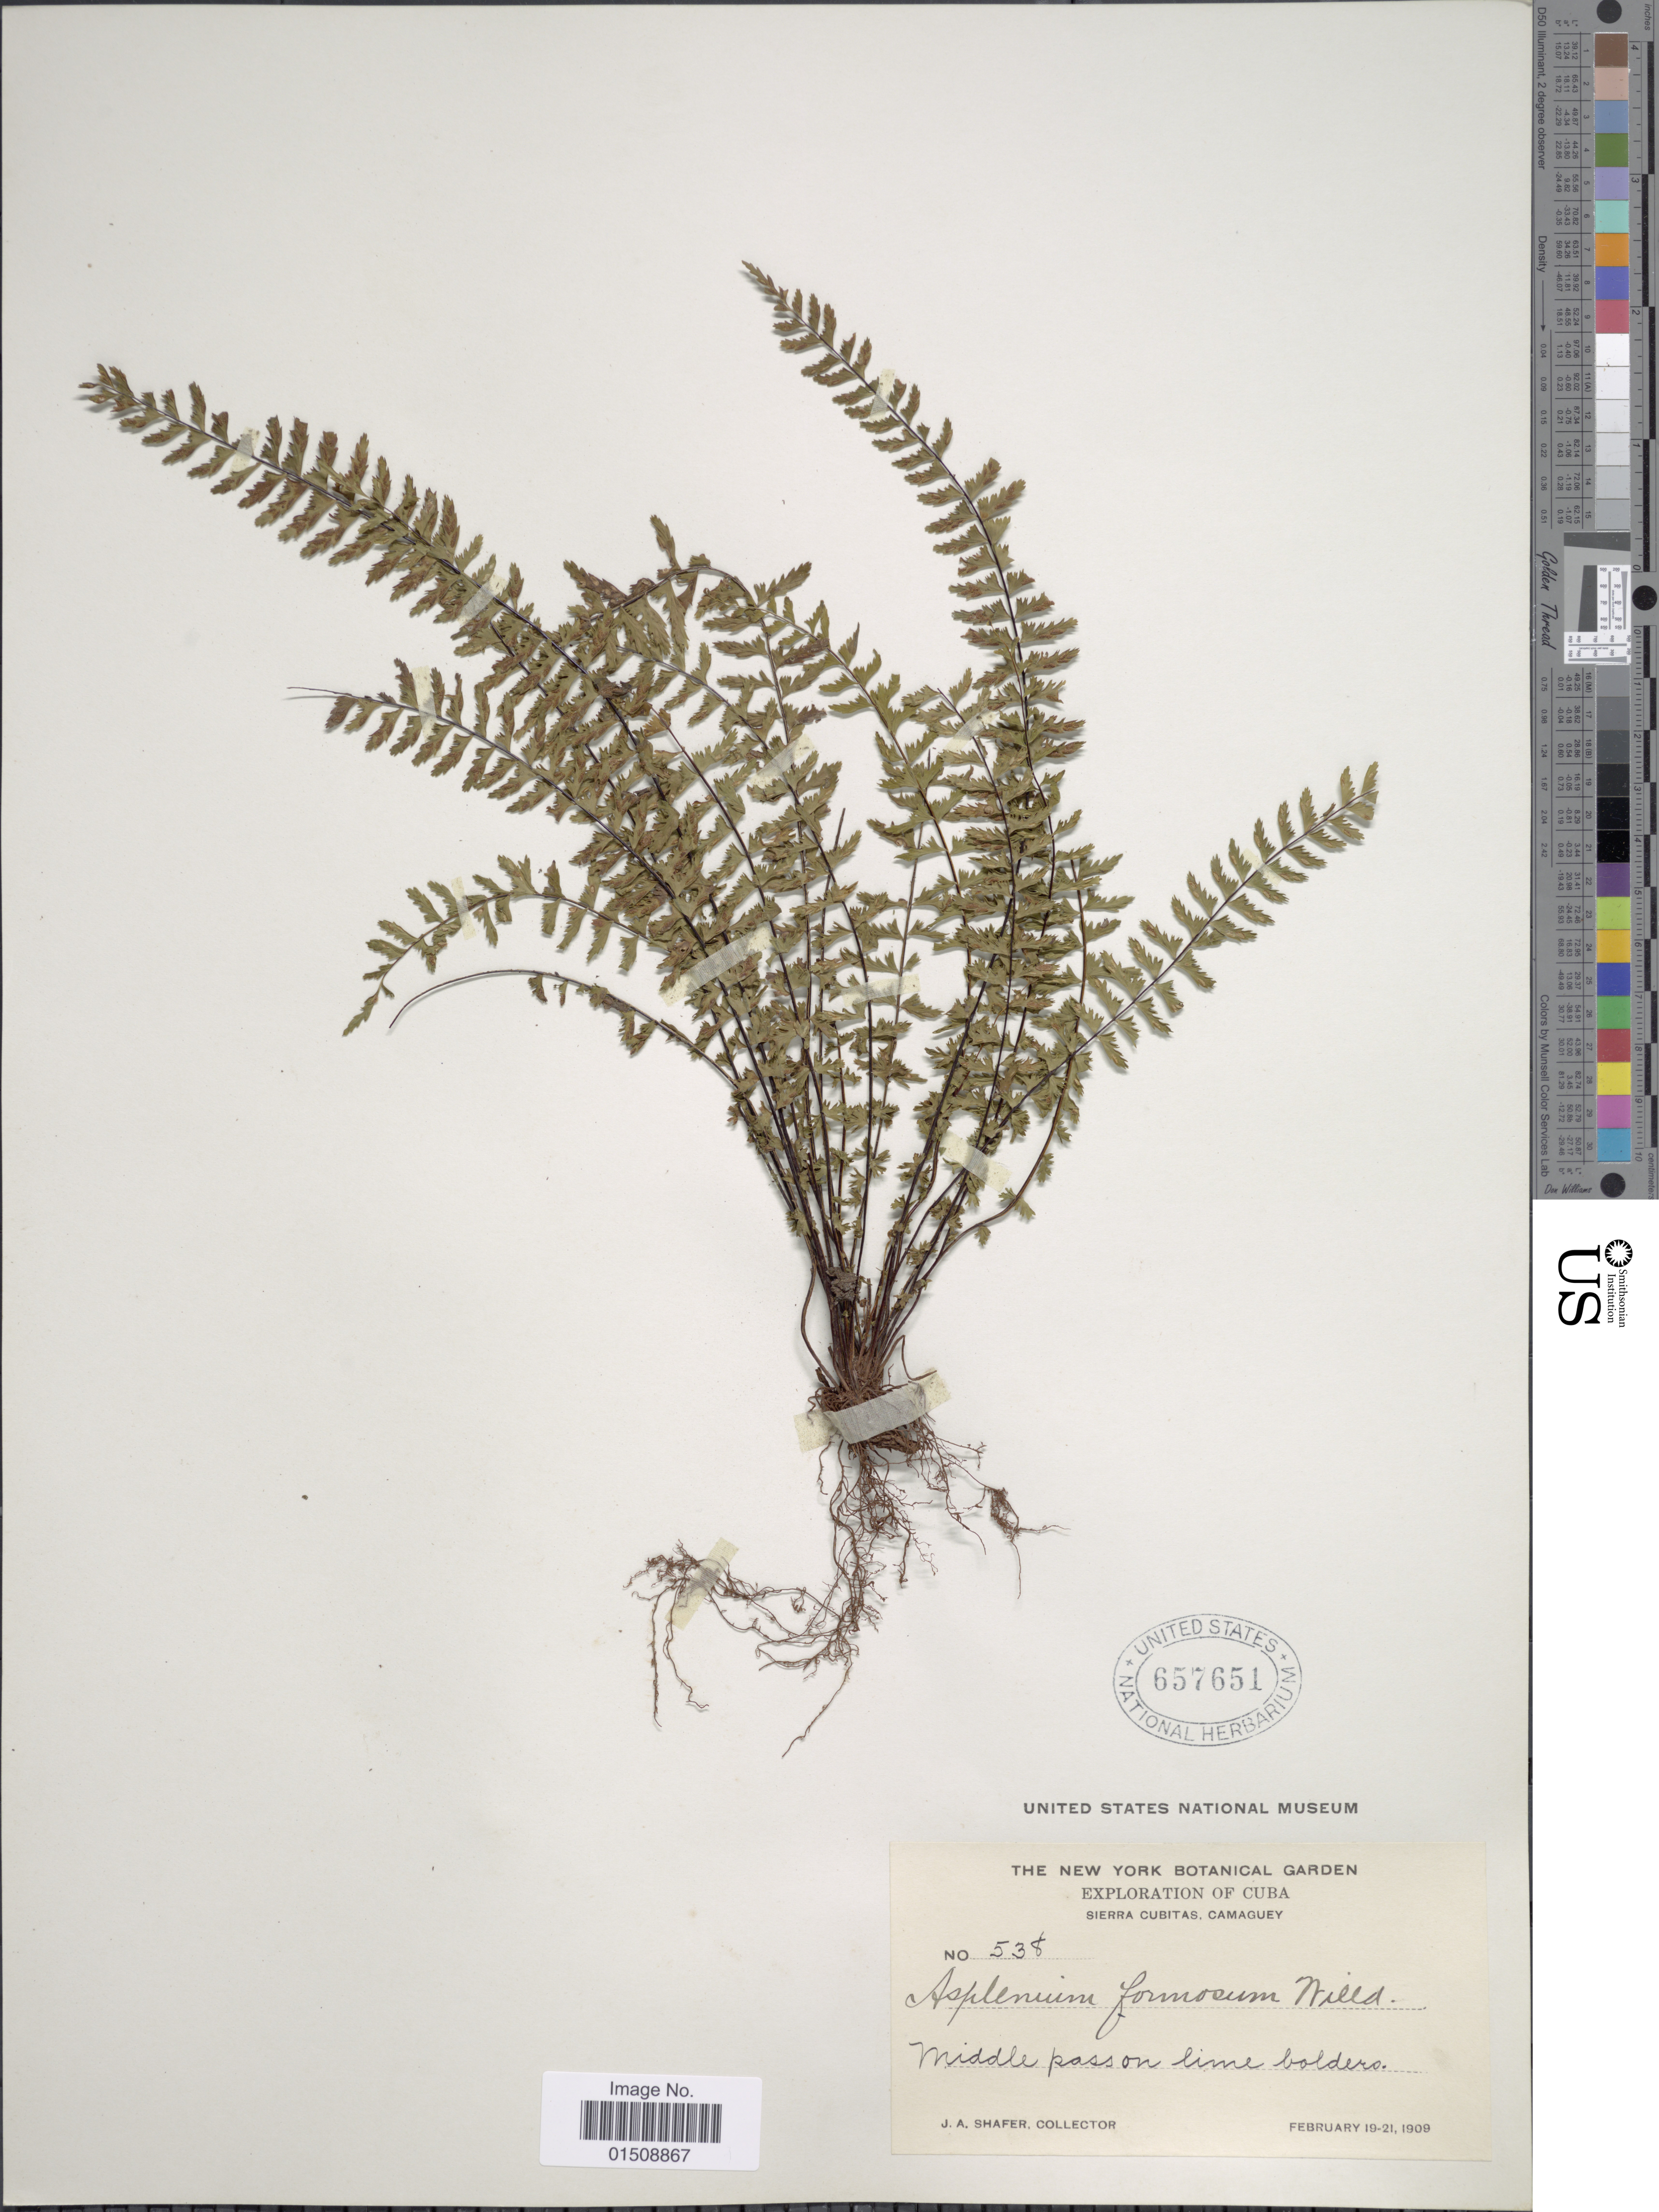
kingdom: Plantae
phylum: Tracheophyta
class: Polypodiopsida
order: Polypodiales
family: Aspleniaceae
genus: Asplenium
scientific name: Asplenium formosum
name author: Willd.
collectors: J. A. Shafer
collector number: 538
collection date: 1909-02-19/1909-02-21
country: Cuba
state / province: Camagüey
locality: Sierra Cubitas, Camaguey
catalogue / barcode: US 657651